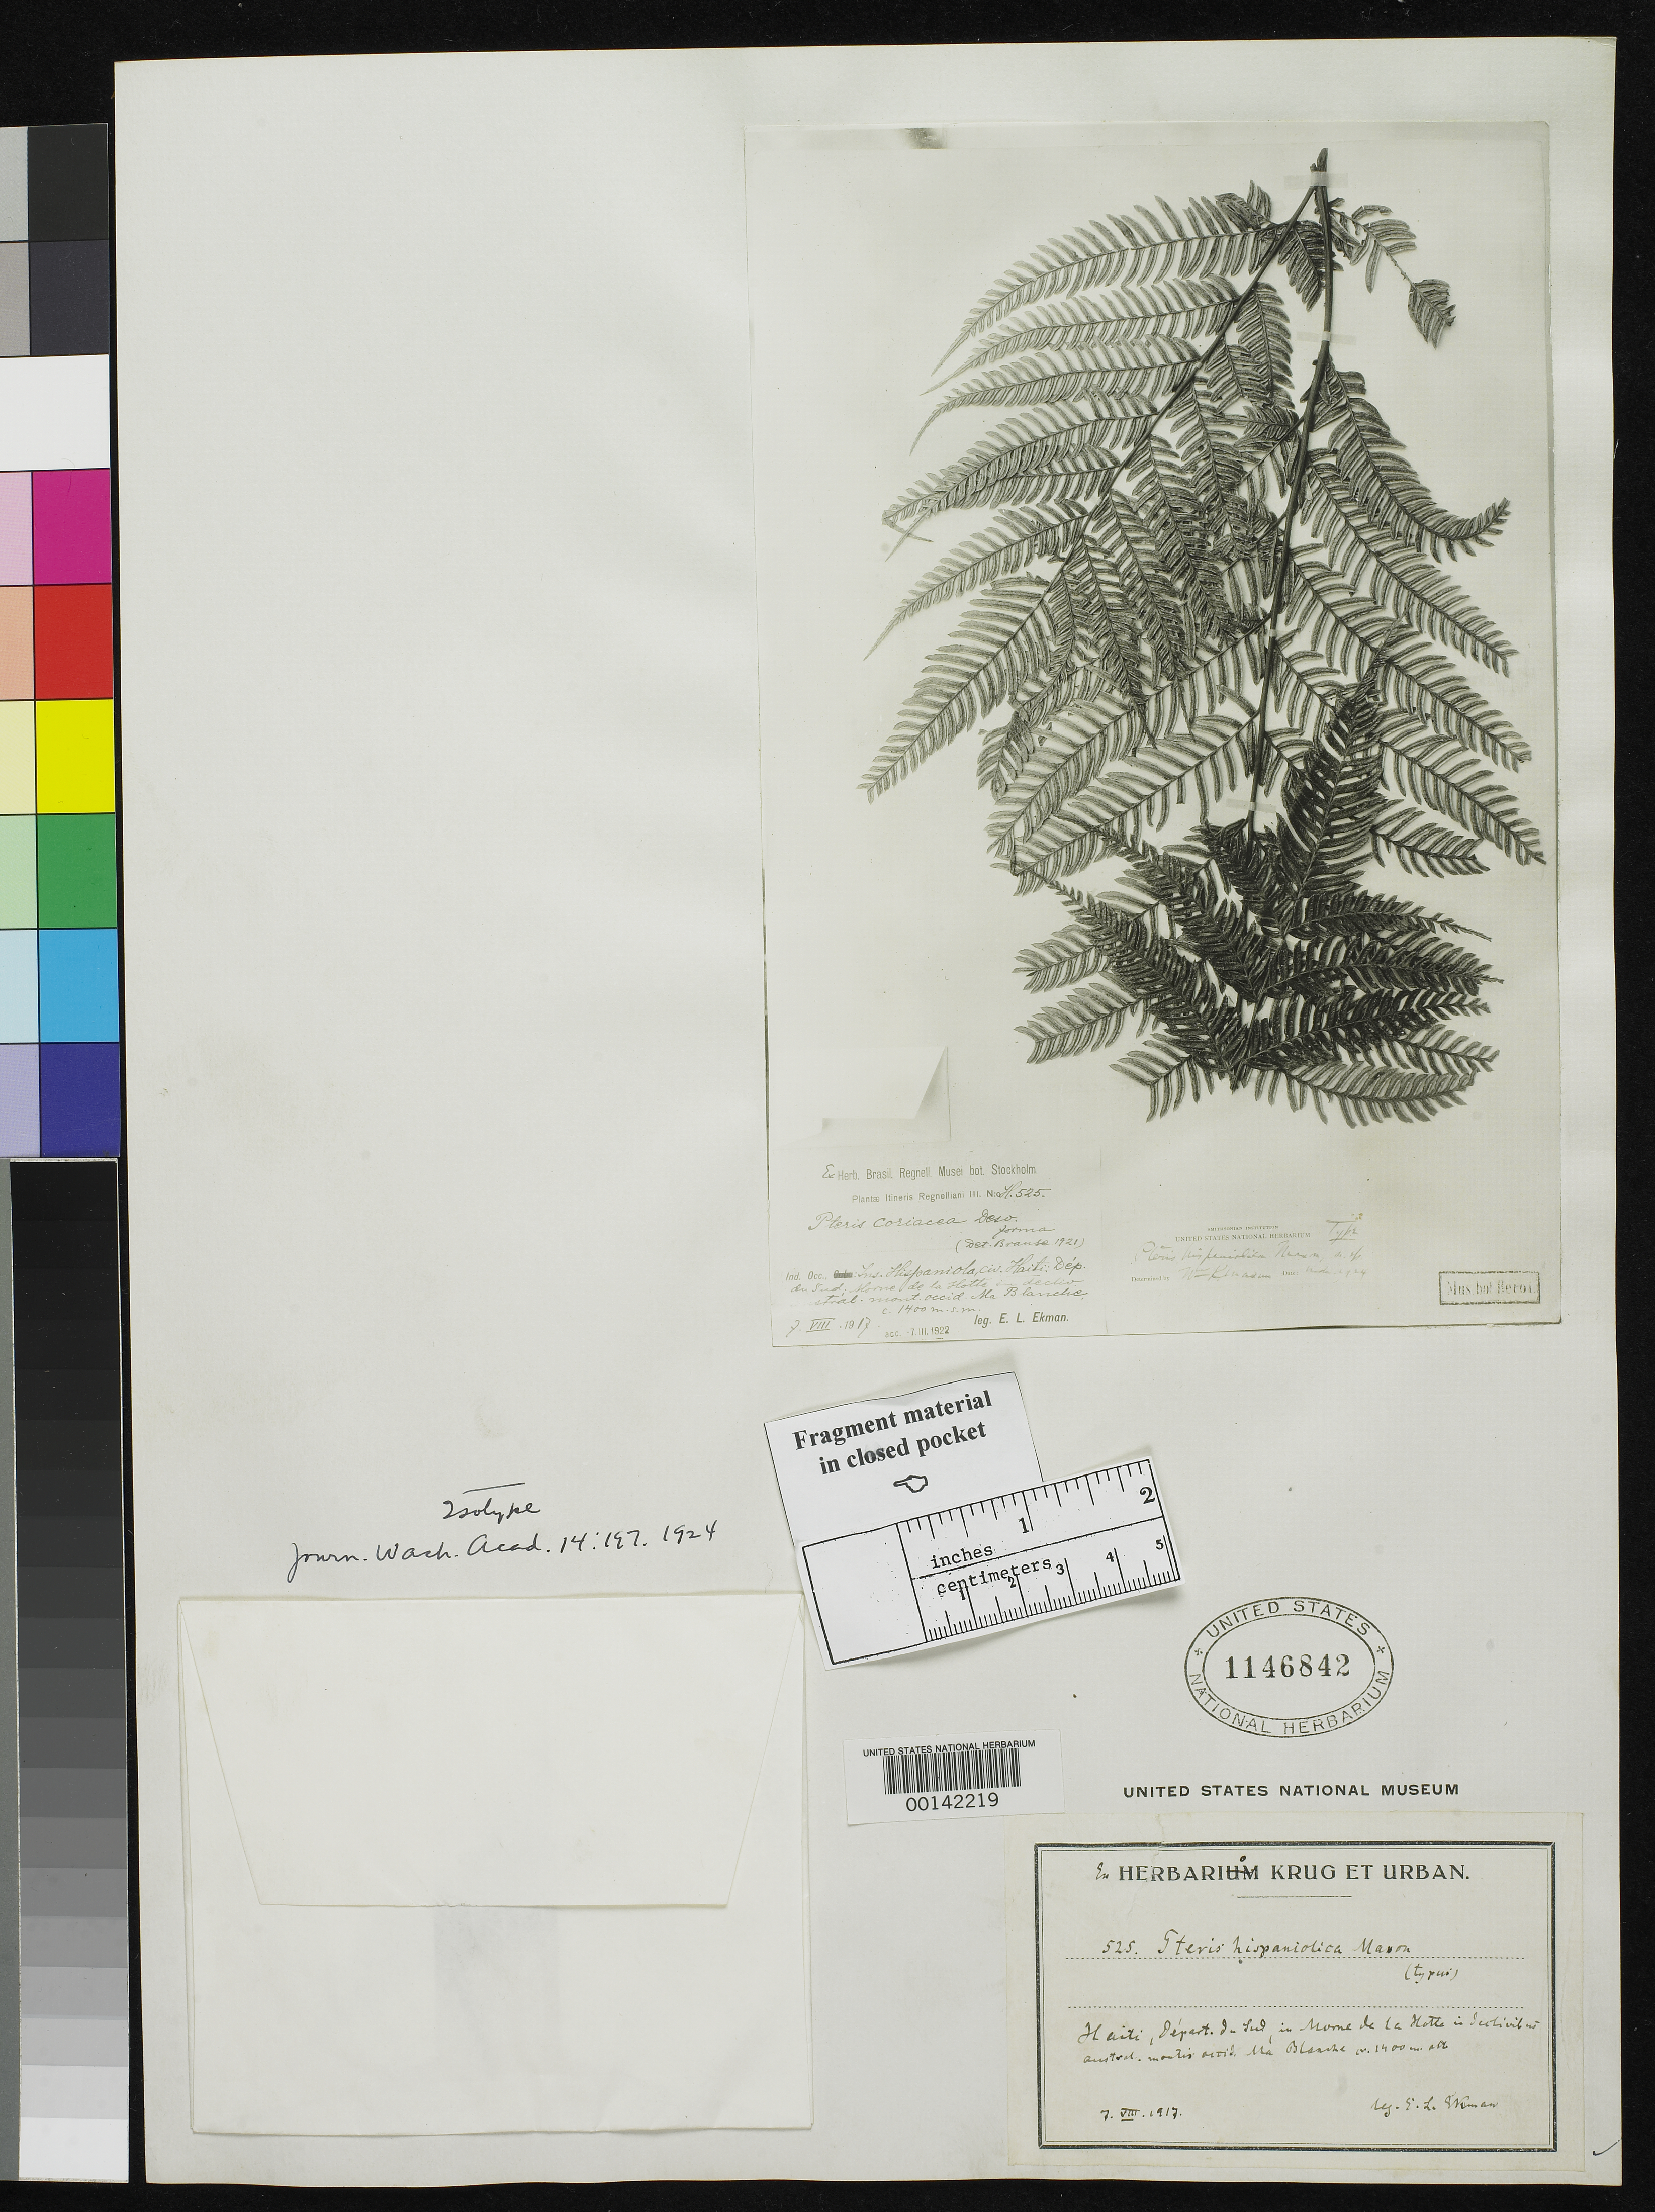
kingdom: Plantae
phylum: Tracheophyta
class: Polypodiopsida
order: Polypodiales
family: Pteridaceae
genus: Pteris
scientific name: Pteris hispaniolica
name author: Maxon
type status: Type Fragment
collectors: E. L. Ekman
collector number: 525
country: Haiti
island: Hispaniola Island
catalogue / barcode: US 1146842